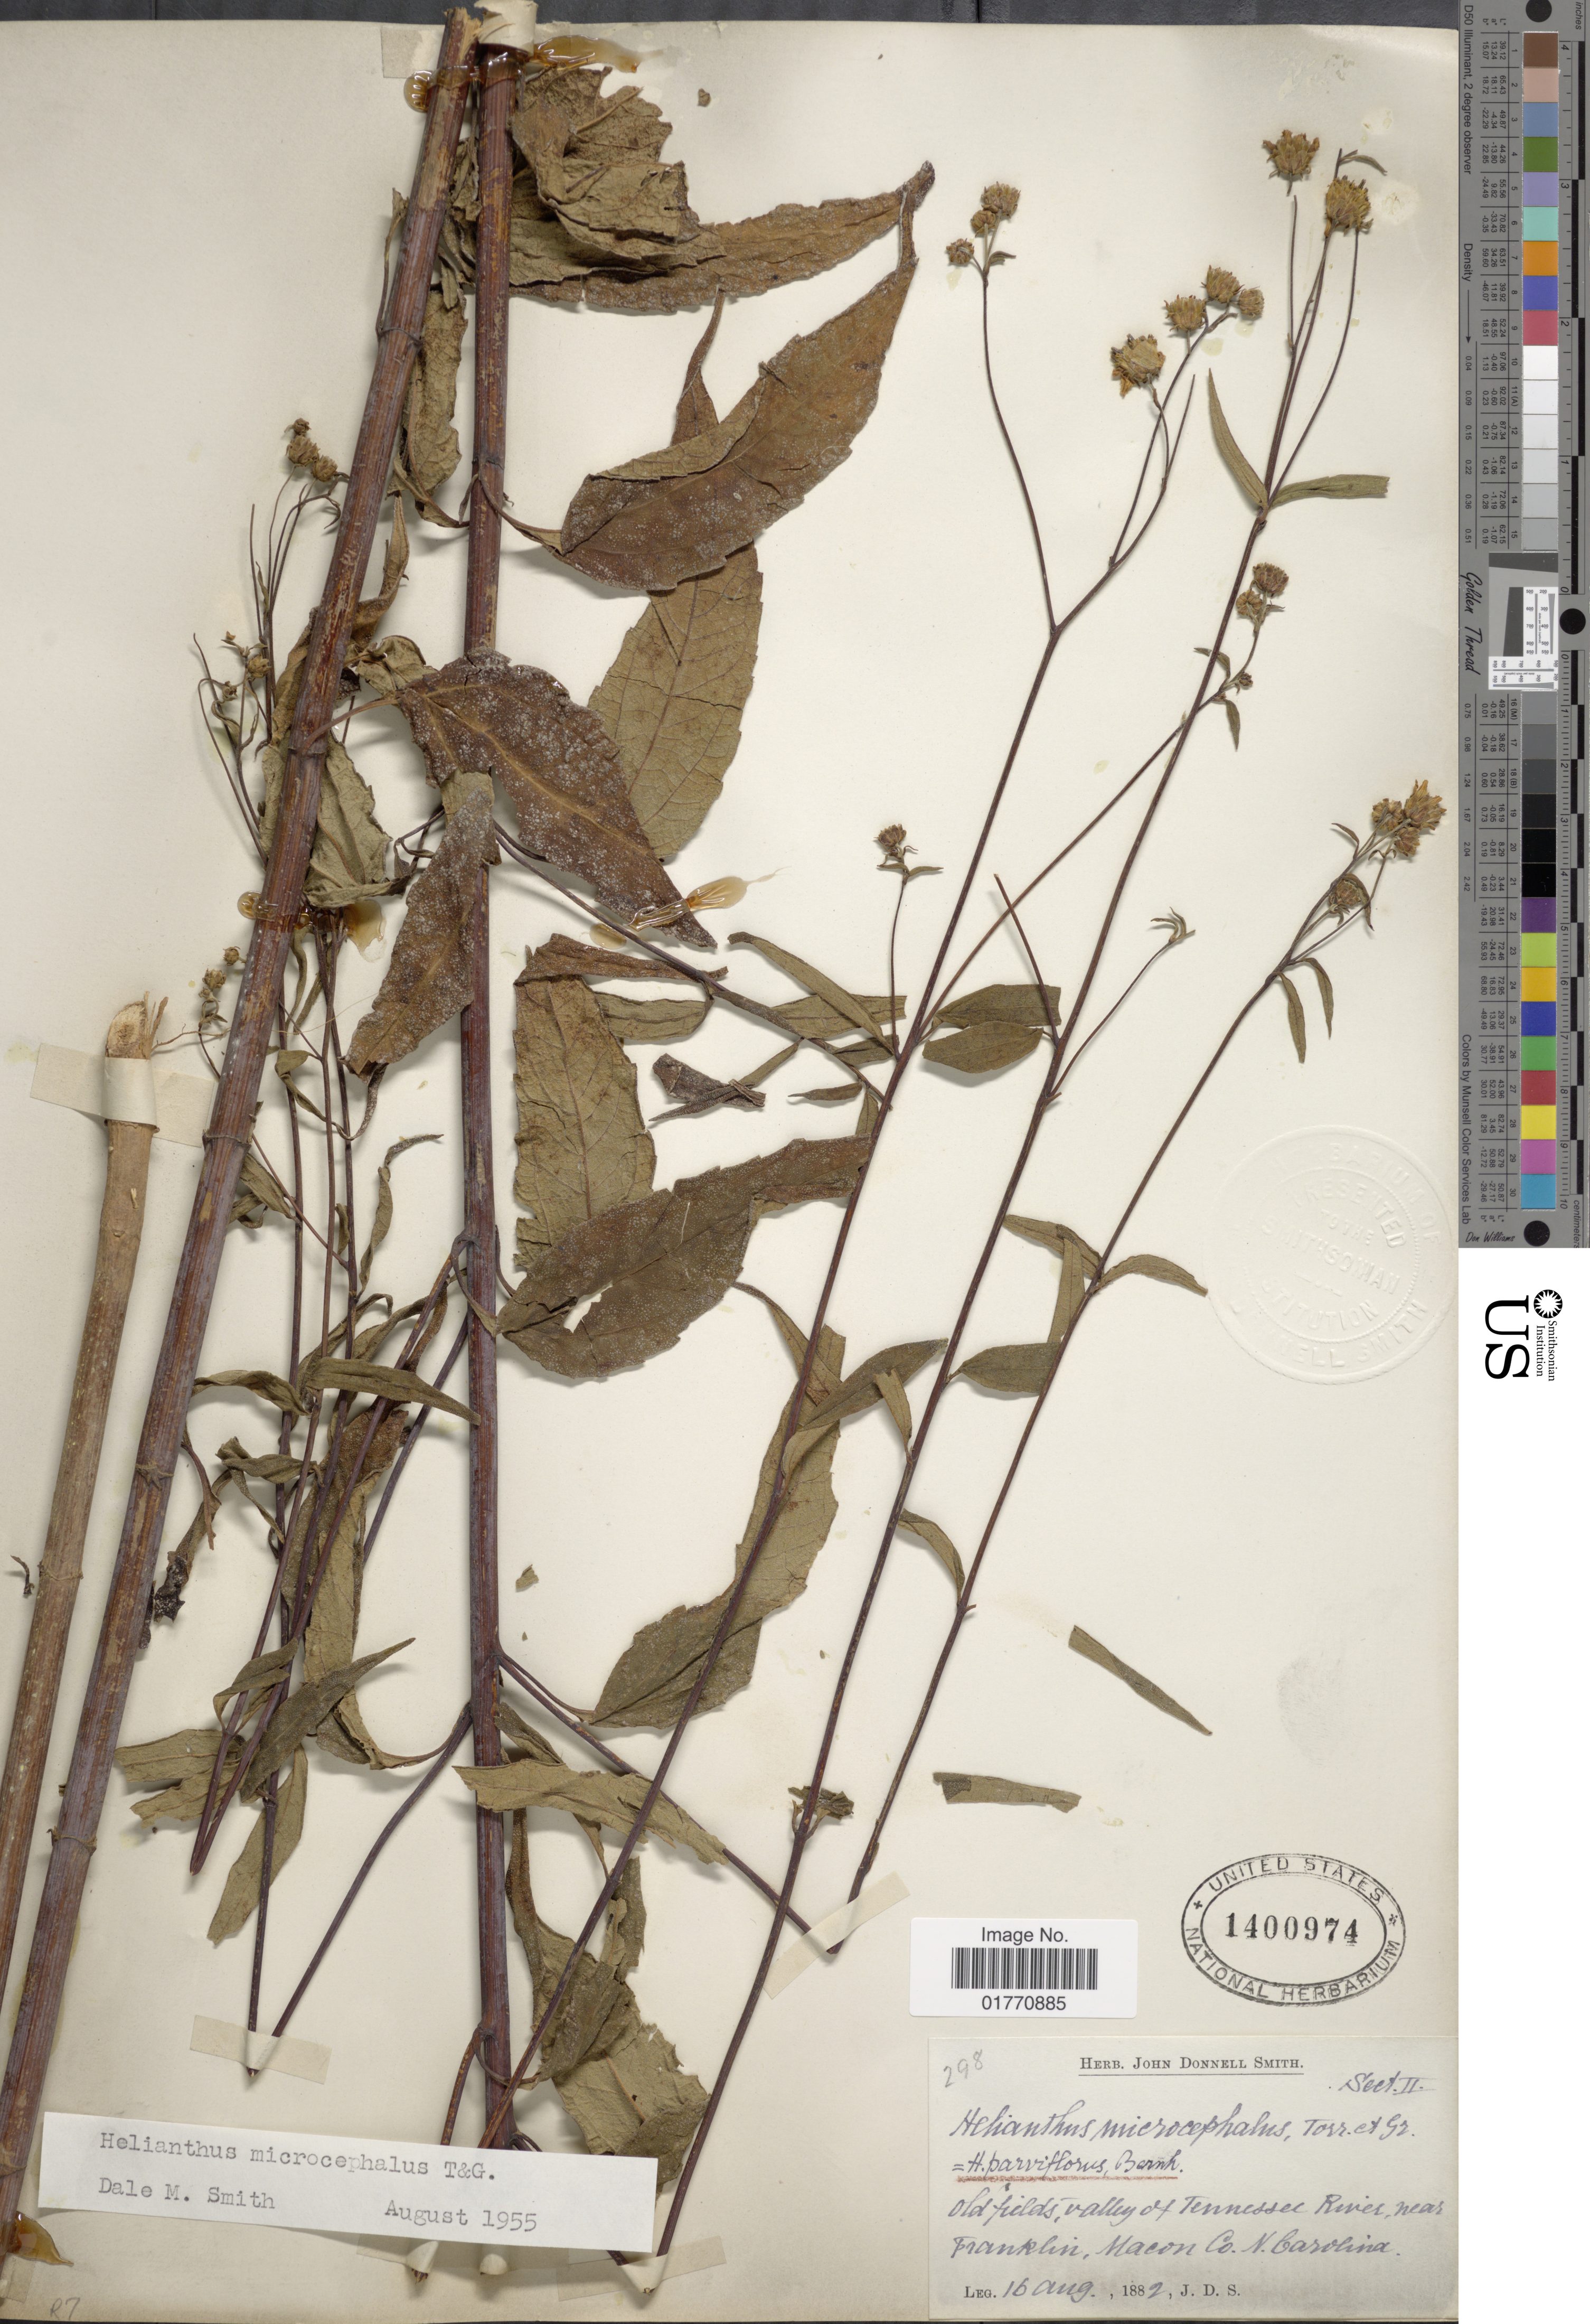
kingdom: Plantae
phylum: Tracheophyta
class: Magnoliopsida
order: Asterales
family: Asteraceae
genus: Helianthus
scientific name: Helianthus microcephalus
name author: Torr. & A. Gray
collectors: J. Donnell Smith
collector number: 298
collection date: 1882-08-16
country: United States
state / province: North Carolina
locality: Old fields, valley of Tennessee River, near Franklin, Macon Co.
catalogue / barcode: US 1400974